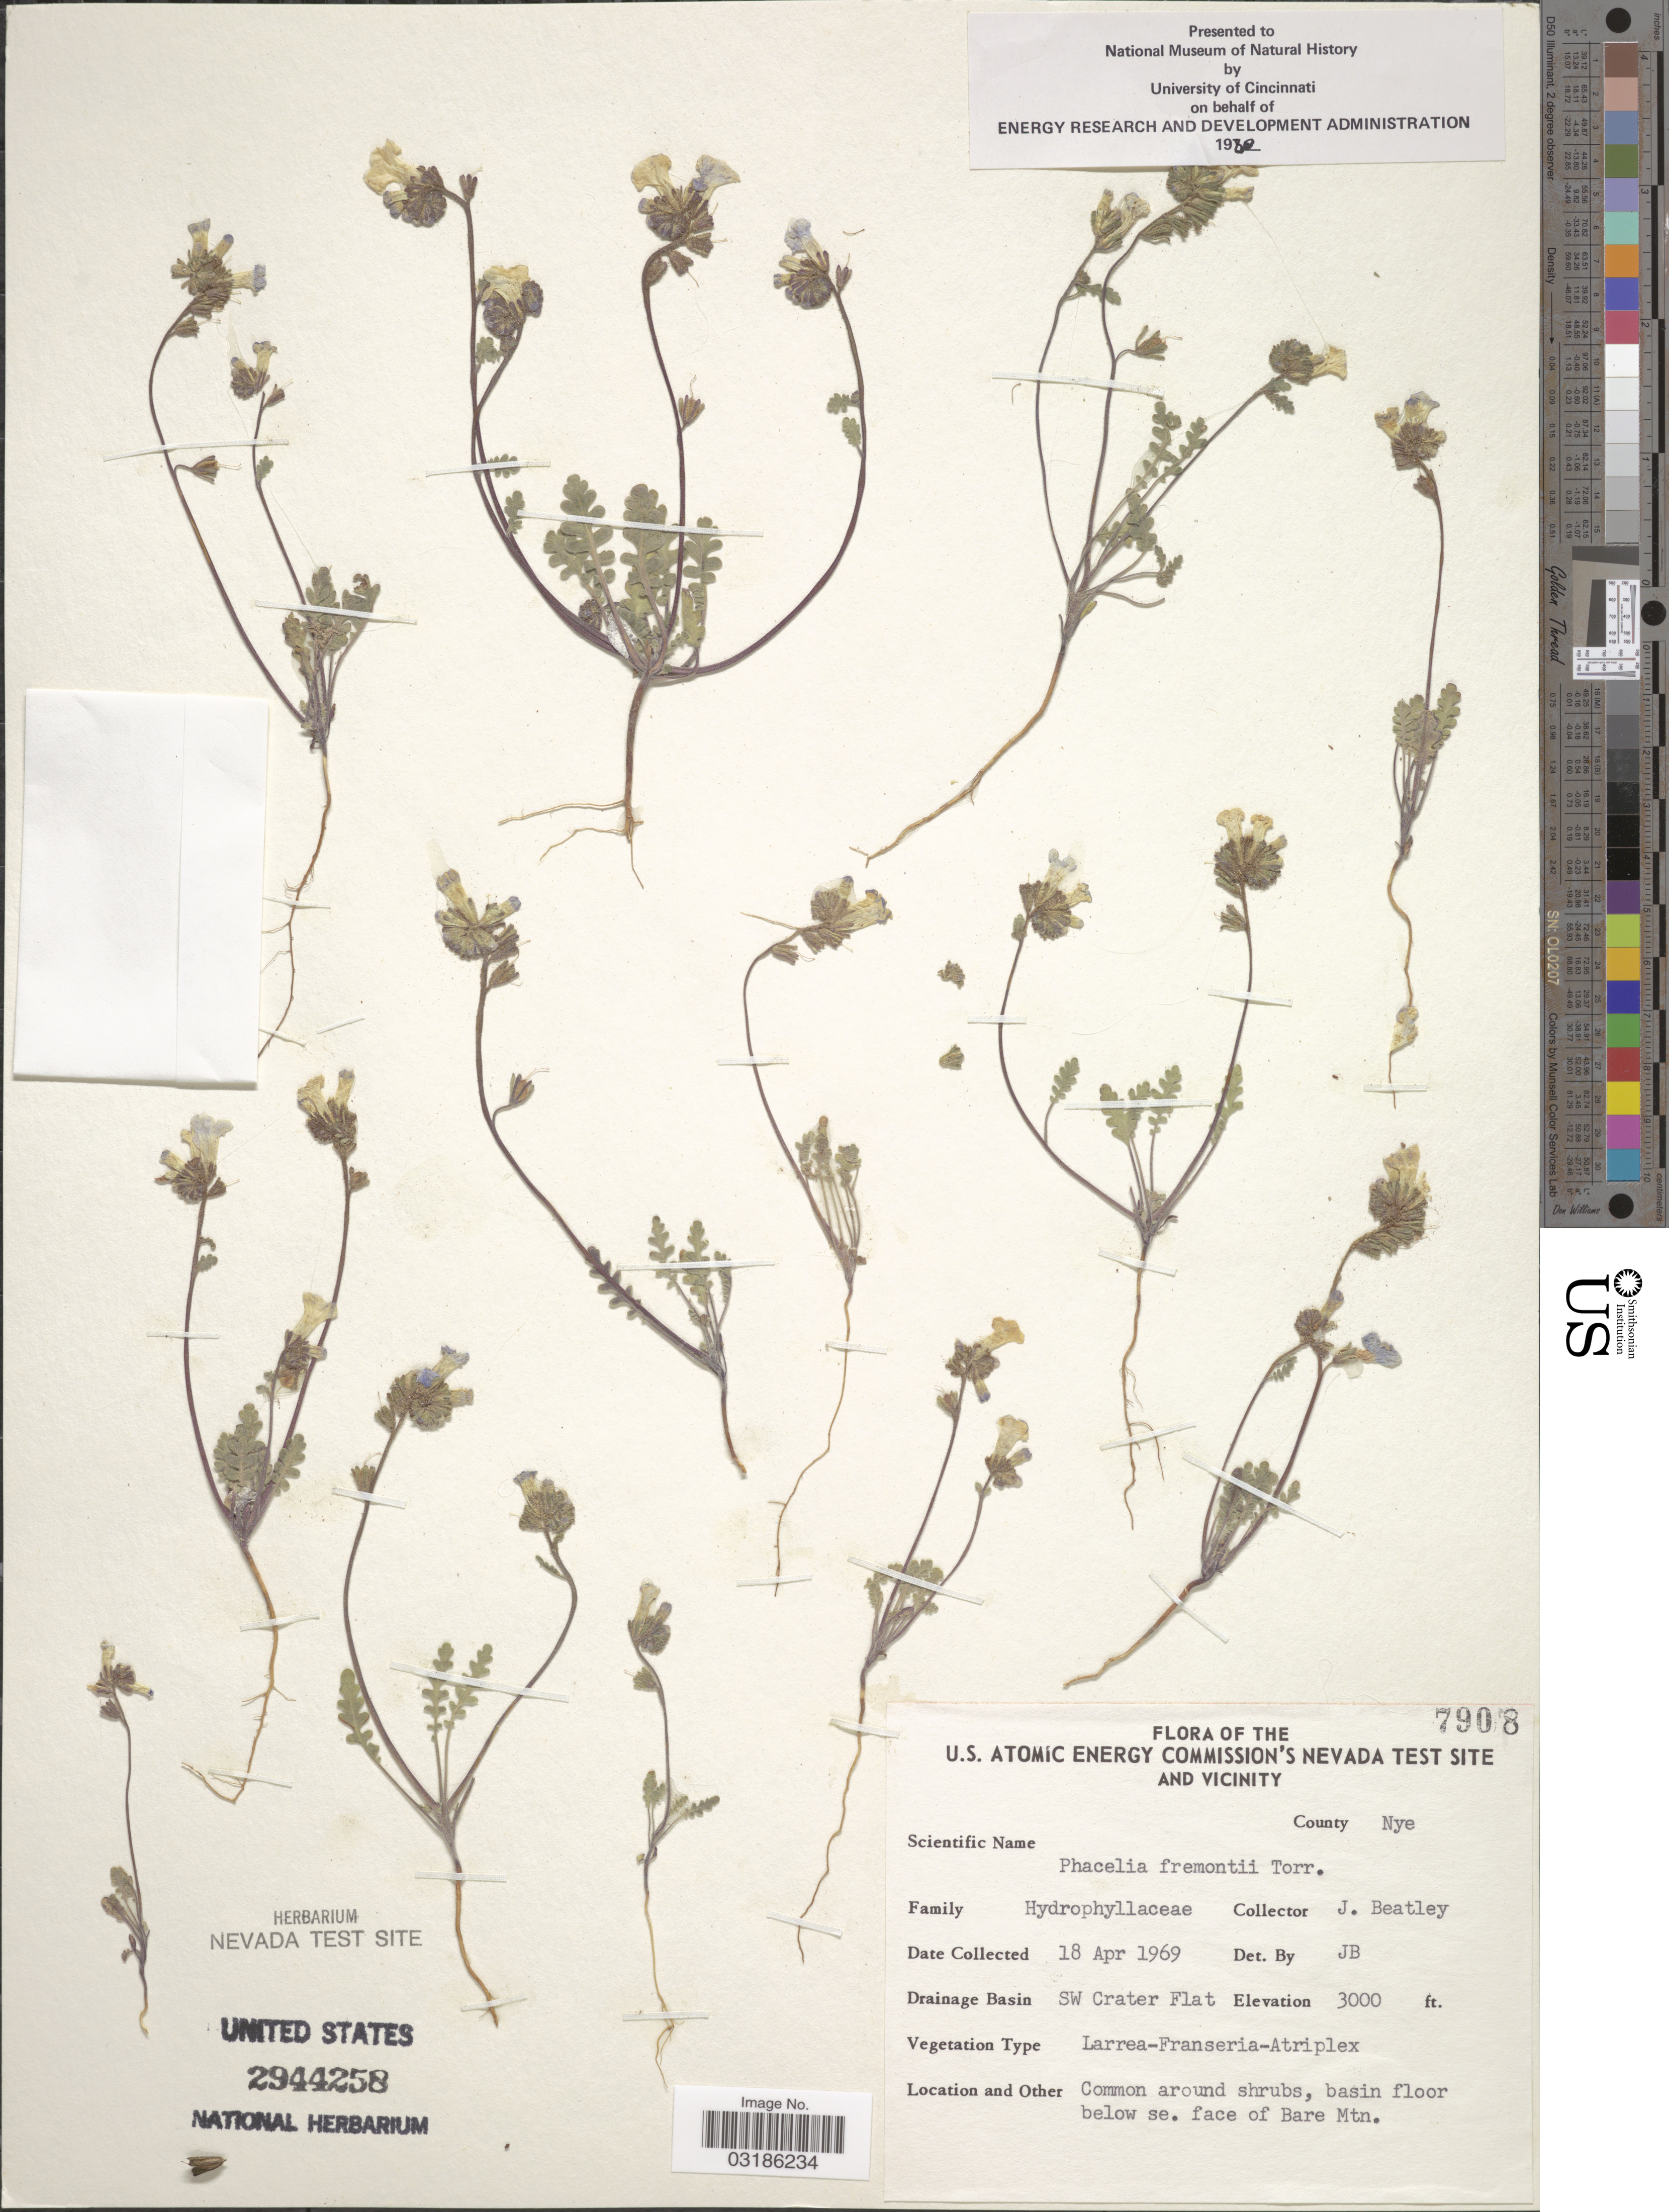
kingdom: Plantae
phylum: Tracheophyta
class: Magnoliopsida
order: Boraginales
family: Hydrophyllaceae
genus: Phacelia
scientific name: Phacelia fremontii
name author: Torr.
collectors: J. C. Beatley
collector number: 7908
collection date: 1969-04-18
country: United States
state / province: Nevada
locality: U.S. Atomic Energy Commission's Nevada Test Site and vicinity. County Nye. Drainage Basin SW Crater Flat. Basin floor below se. face of Bare Mtn.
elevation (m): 914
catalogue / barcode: US 2944258